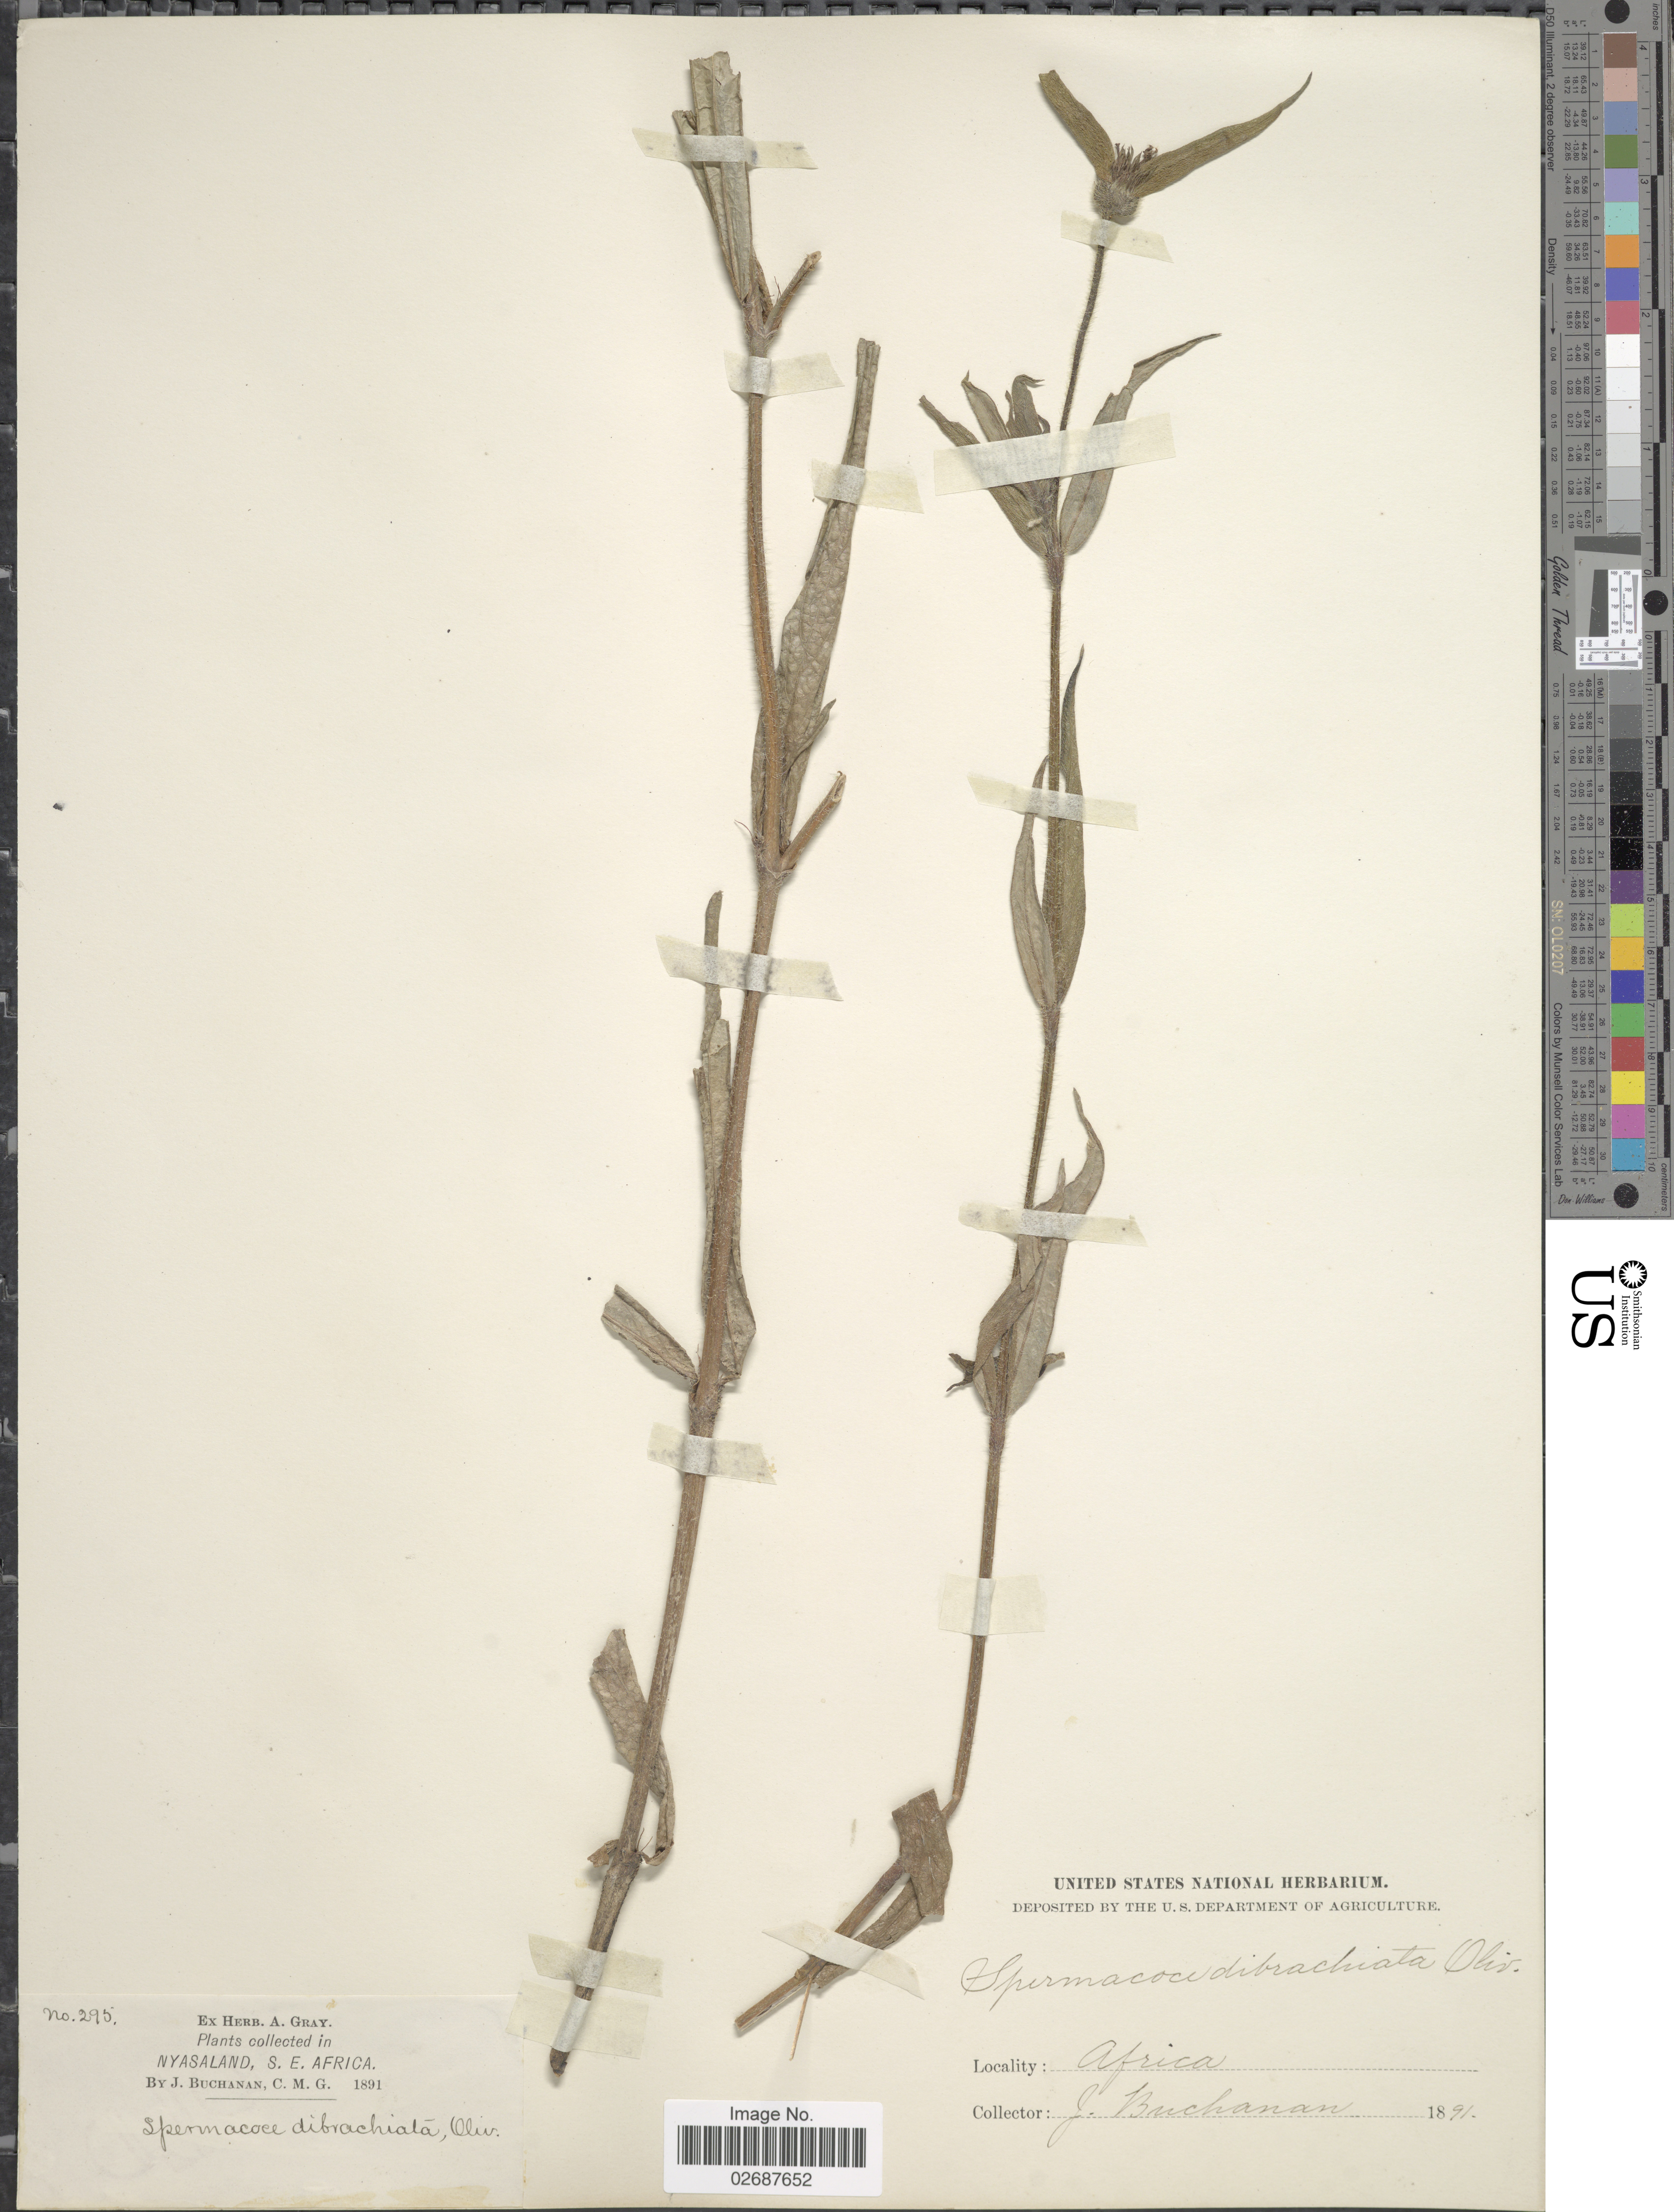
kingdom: Plantae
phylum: Tracheophyta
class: Magnoliopsida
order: Gentianales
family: Rubiaceae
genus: Borreria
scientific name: Borreria dibrachiata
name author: (Oliv.) K. Schum.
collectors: J. Buchanan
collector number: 295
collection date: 1891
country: Malawi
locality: Nyasaland, S.E. Africa